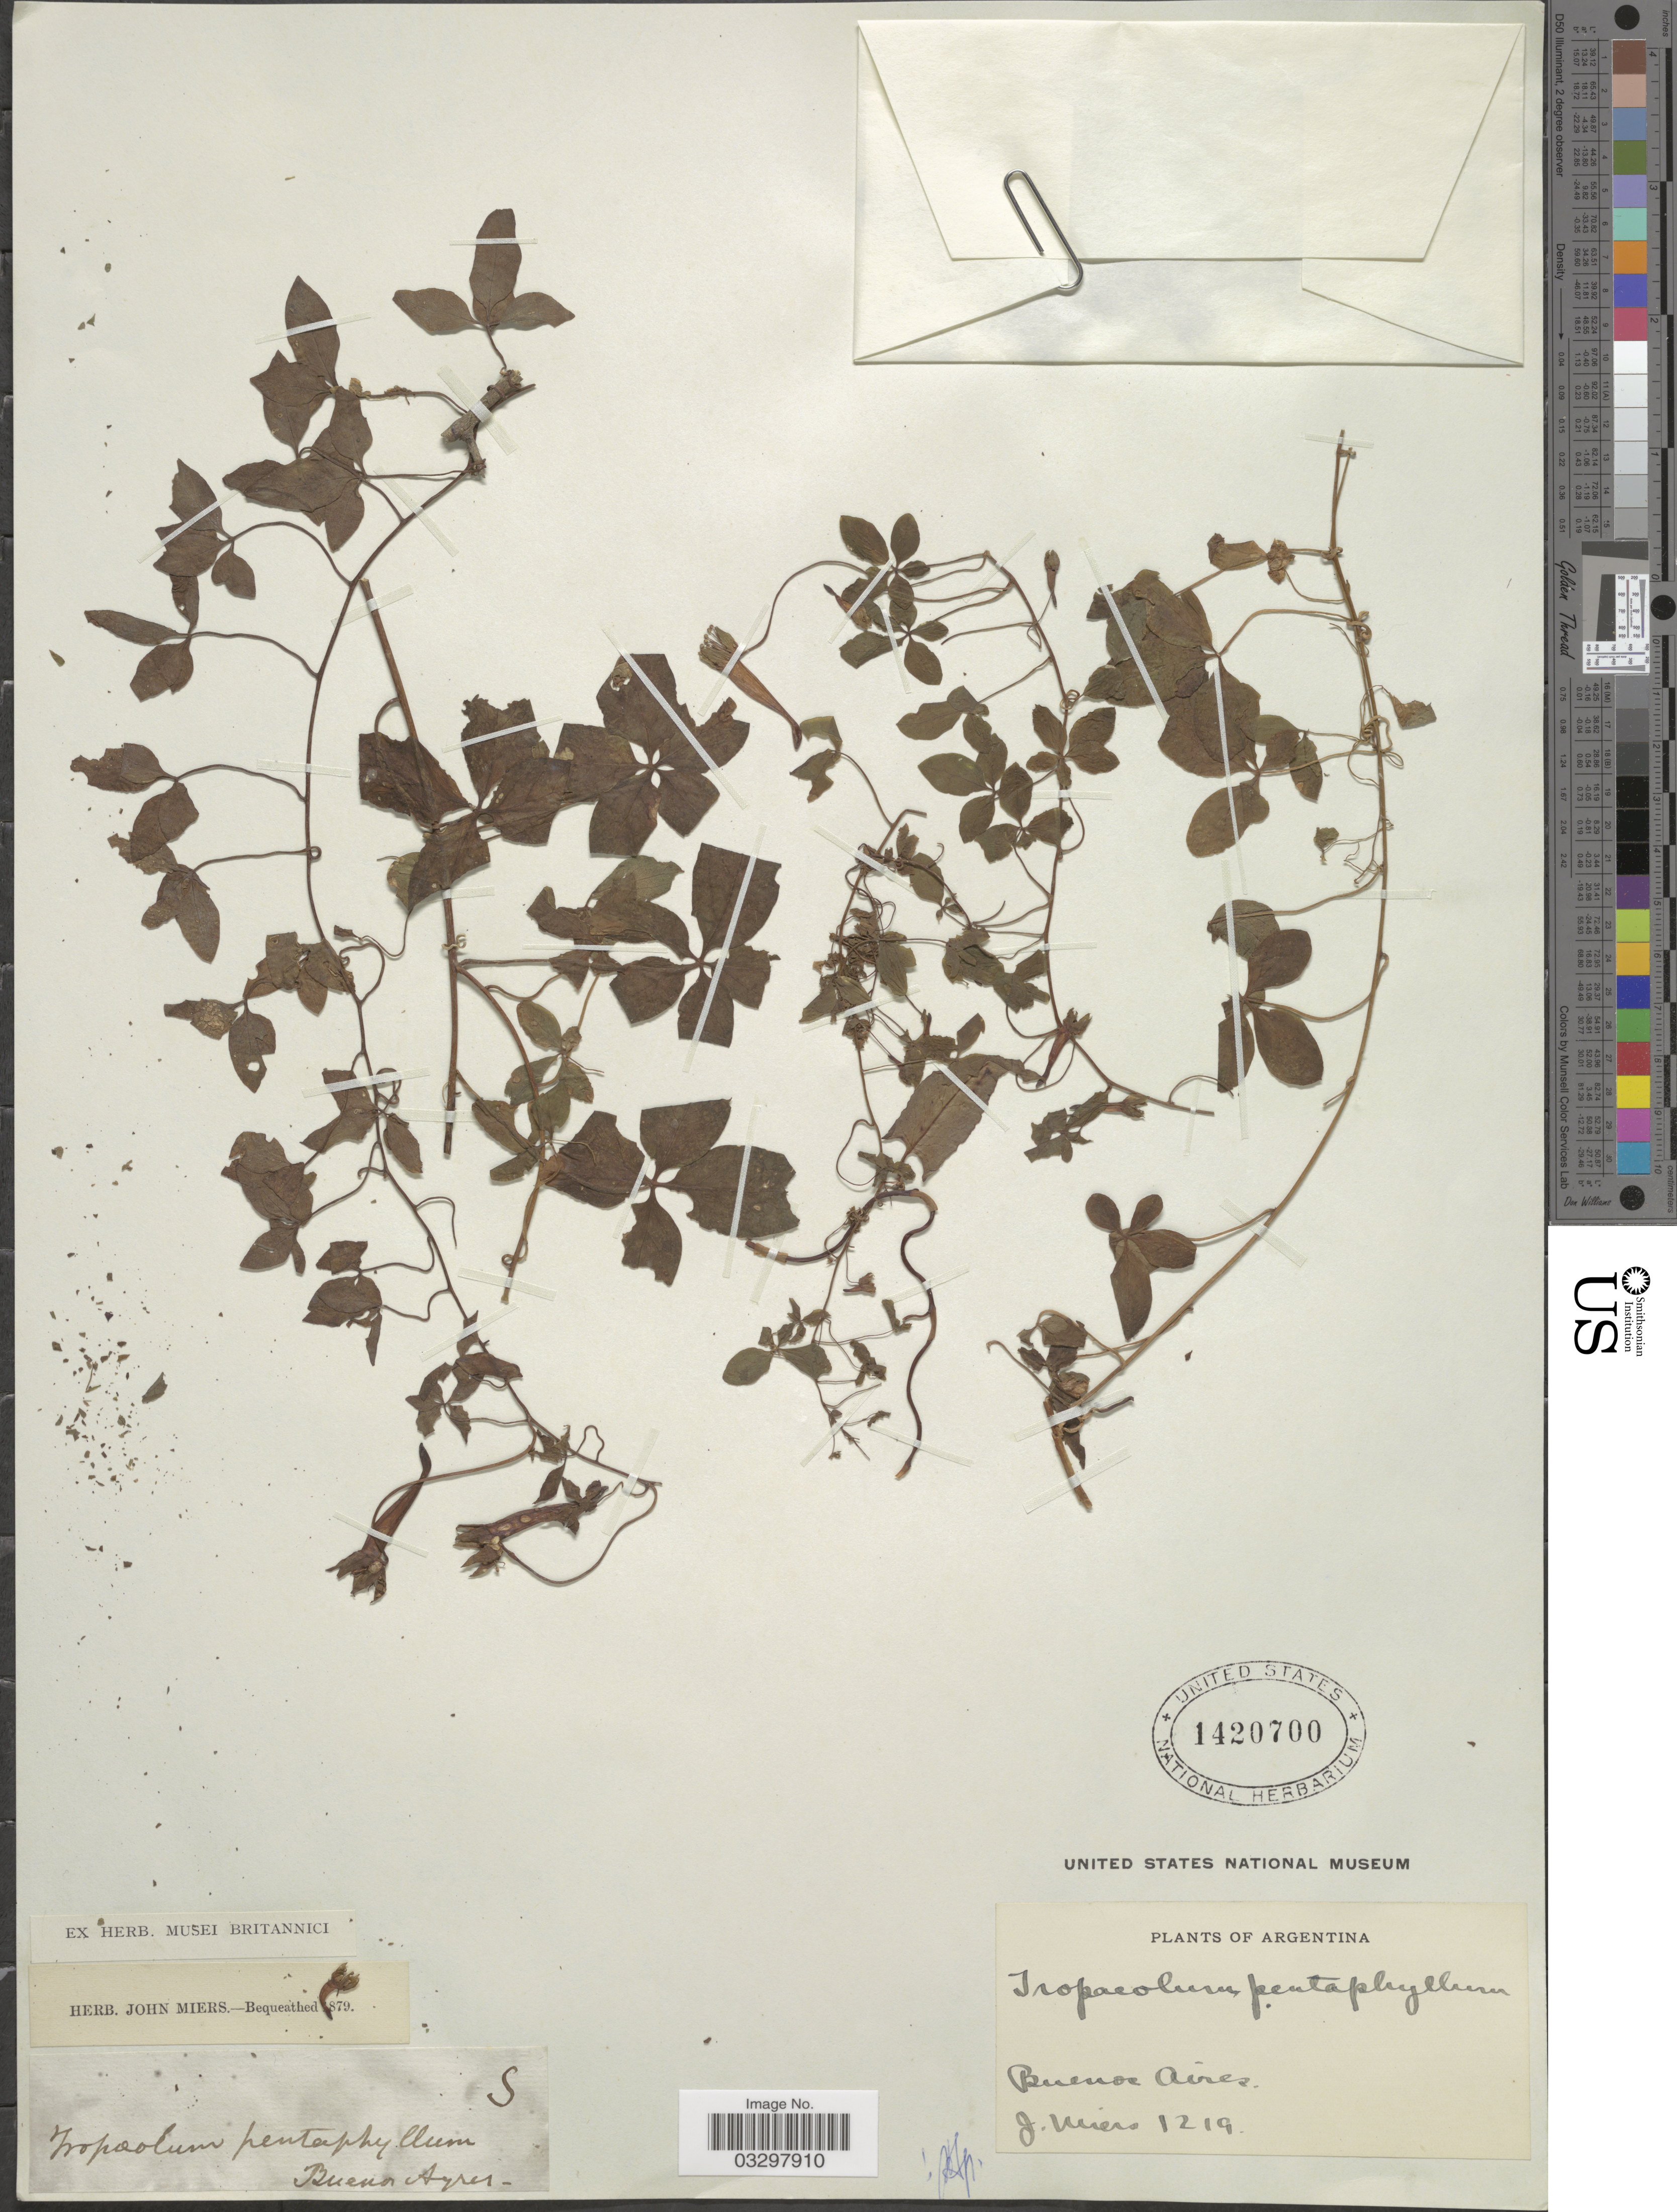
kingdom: Plantae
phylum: Tracheophyta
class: Magnoliopsida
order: Brassicales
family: Tropaeolaceae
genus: Tropaeolum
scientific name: Tropaeolum pentaphyllum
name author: Lam.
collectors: J. Miers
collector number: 1219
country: Argentina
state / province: Buenos Aires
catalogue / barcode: US 1420700